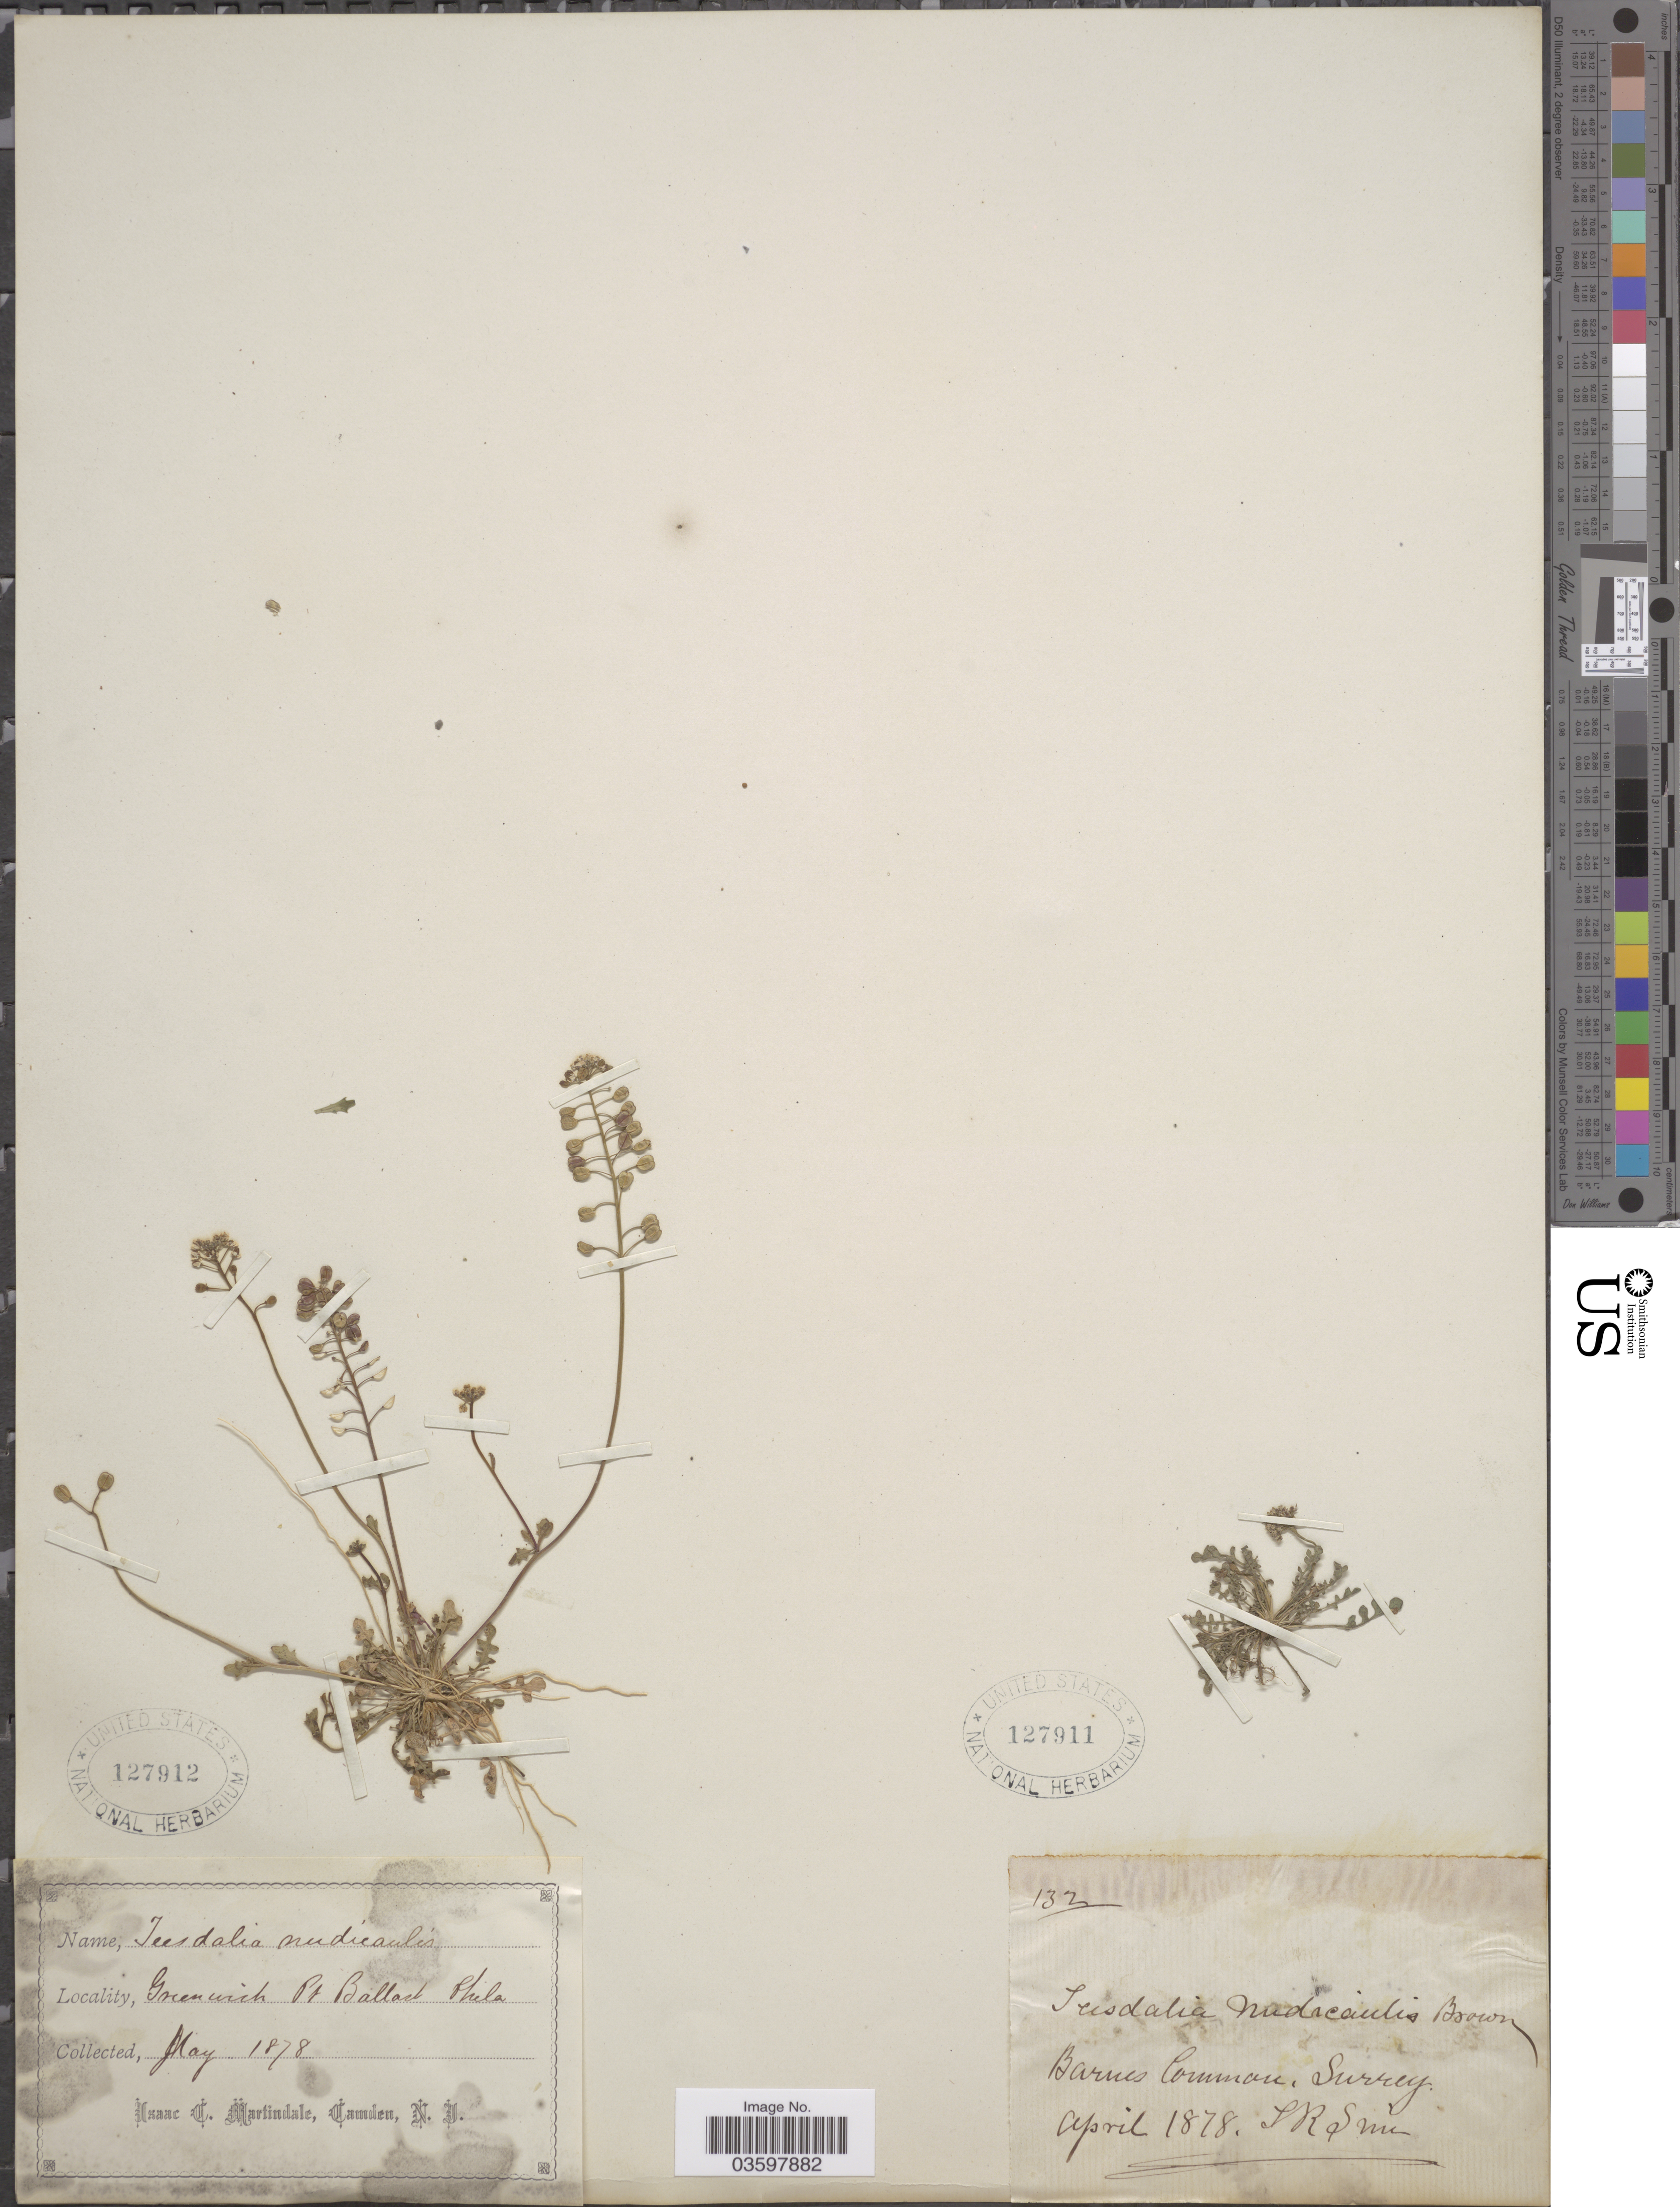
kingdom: Plantae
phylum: Tracheophyta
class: Magnoliopsida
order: Brassicales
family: Brassicaceae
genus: Teesdalia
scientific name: Teesdalia nudicaulis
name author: (L.) W.T. Aiton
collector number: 132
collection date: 1878-04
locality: Barnes [interpreted]. Surrey.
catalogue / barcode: US 127911-2